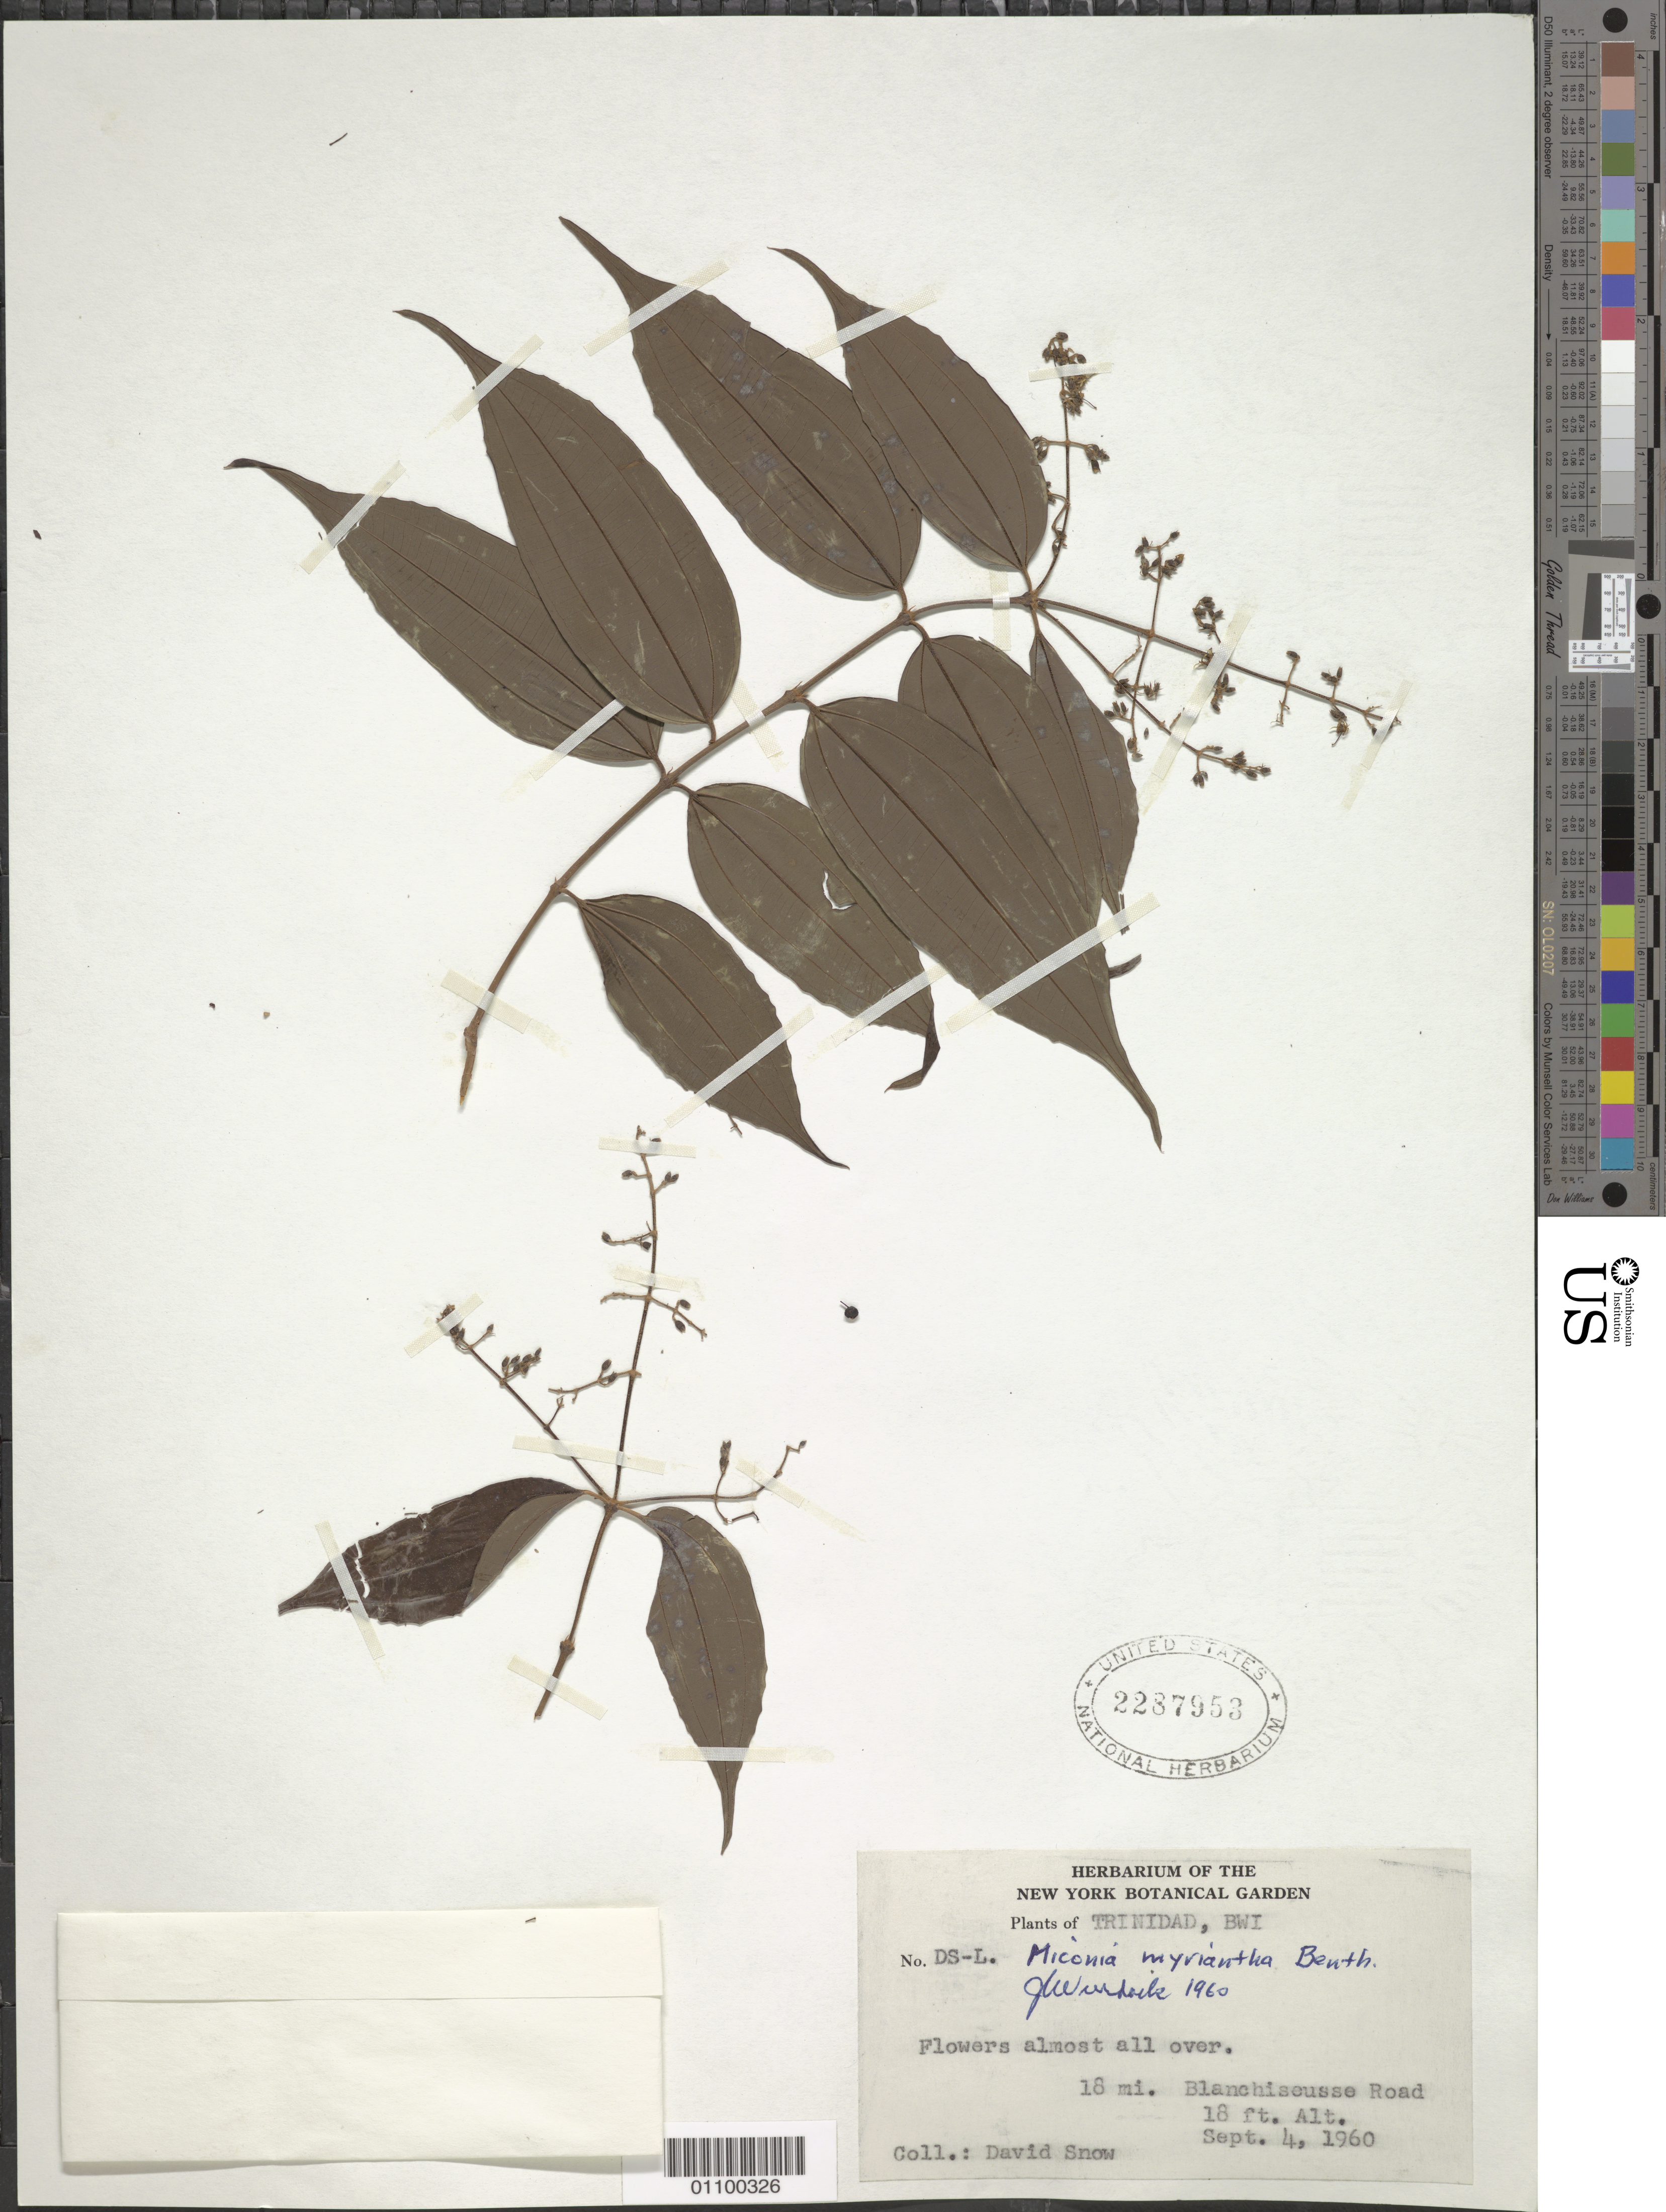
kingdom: Plantae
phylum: Tracheophyta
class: Magnoliopsida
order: Myrtales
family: Melastomataceae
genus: Miconia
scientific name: Miconia myriantha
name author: Benth.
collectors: D. Snow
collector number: DS-L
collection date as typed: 04 Sep 1960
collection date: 1960-09-04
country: Trinidad and Tobago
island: Trinidad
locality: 18 mi Blanchisseuse Road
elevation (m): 5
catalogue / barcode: US 2287953